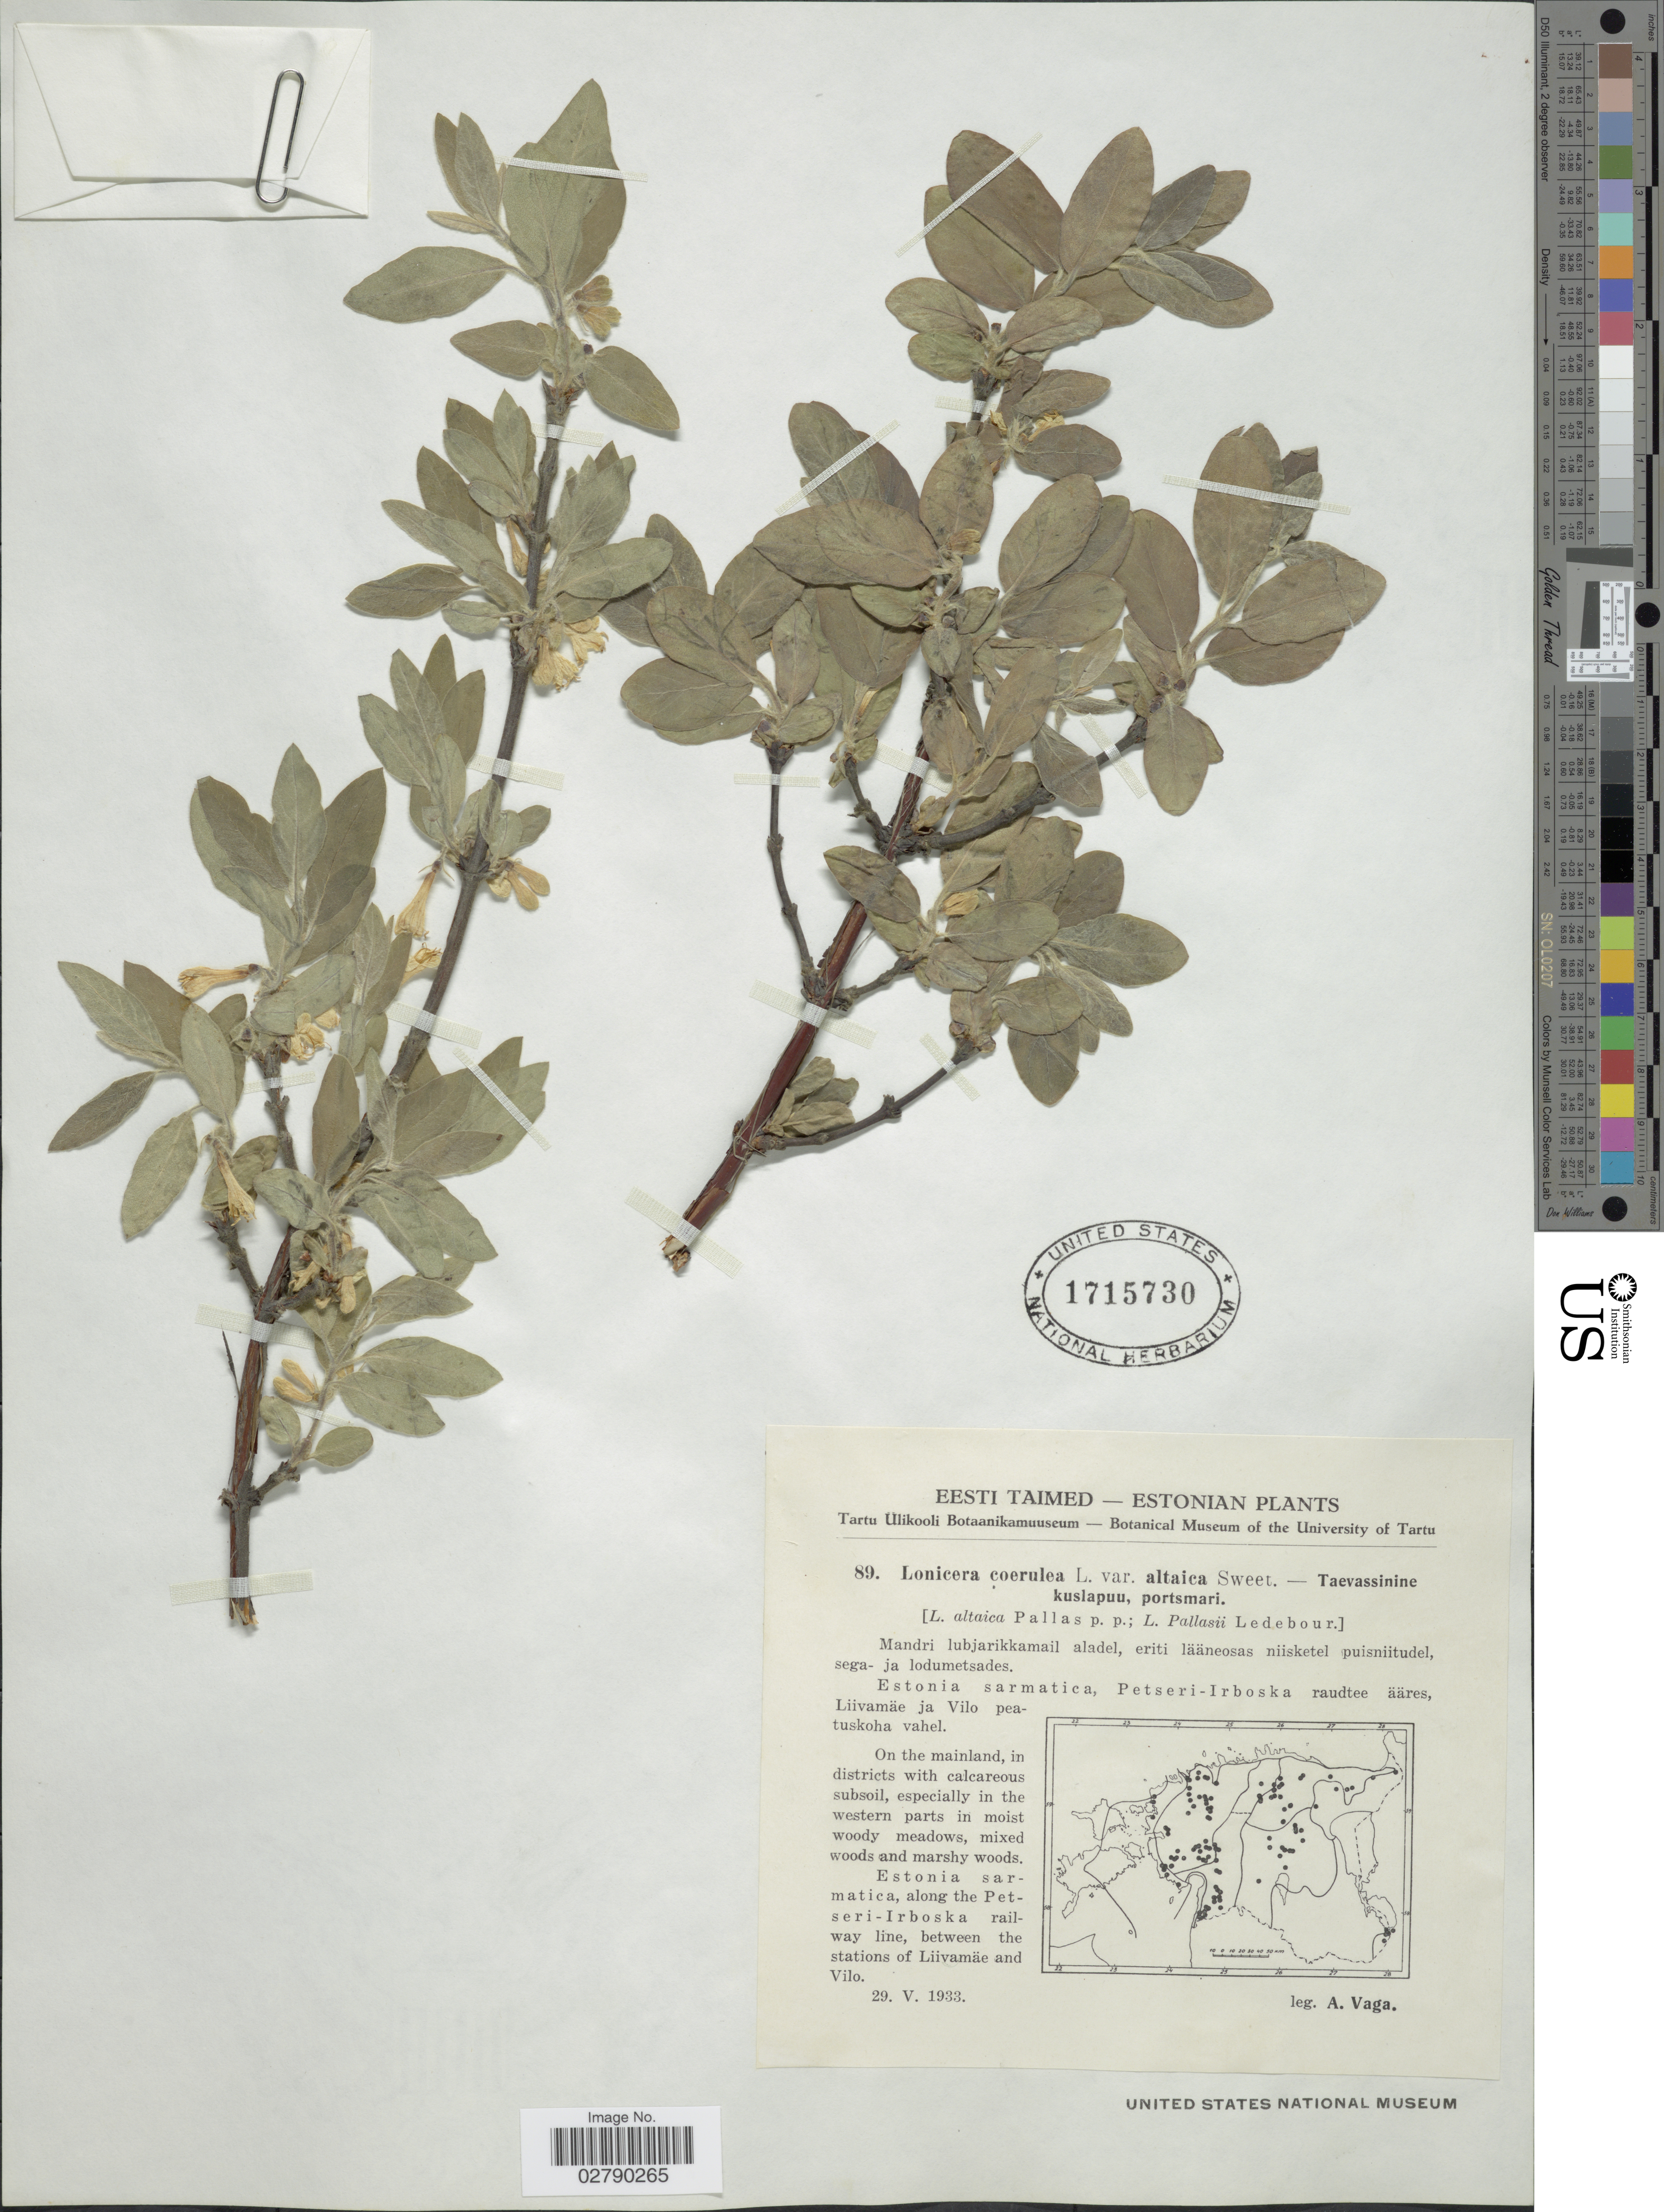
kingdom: Plantae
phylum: Tracheophyta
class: Magnoliopsida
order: Dipsacales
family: Caprifoliaceae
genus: Lonicera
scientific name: Lonicera caerulea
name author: L.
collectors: A. Vaga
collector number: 89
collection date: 1933-05-29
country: Estonia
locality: On the mainland, in districts. Estonia sarmatica, along the Petseri - Irboska railway line between the stations of Liivamäe and Vilo.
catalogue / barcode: US 1715730